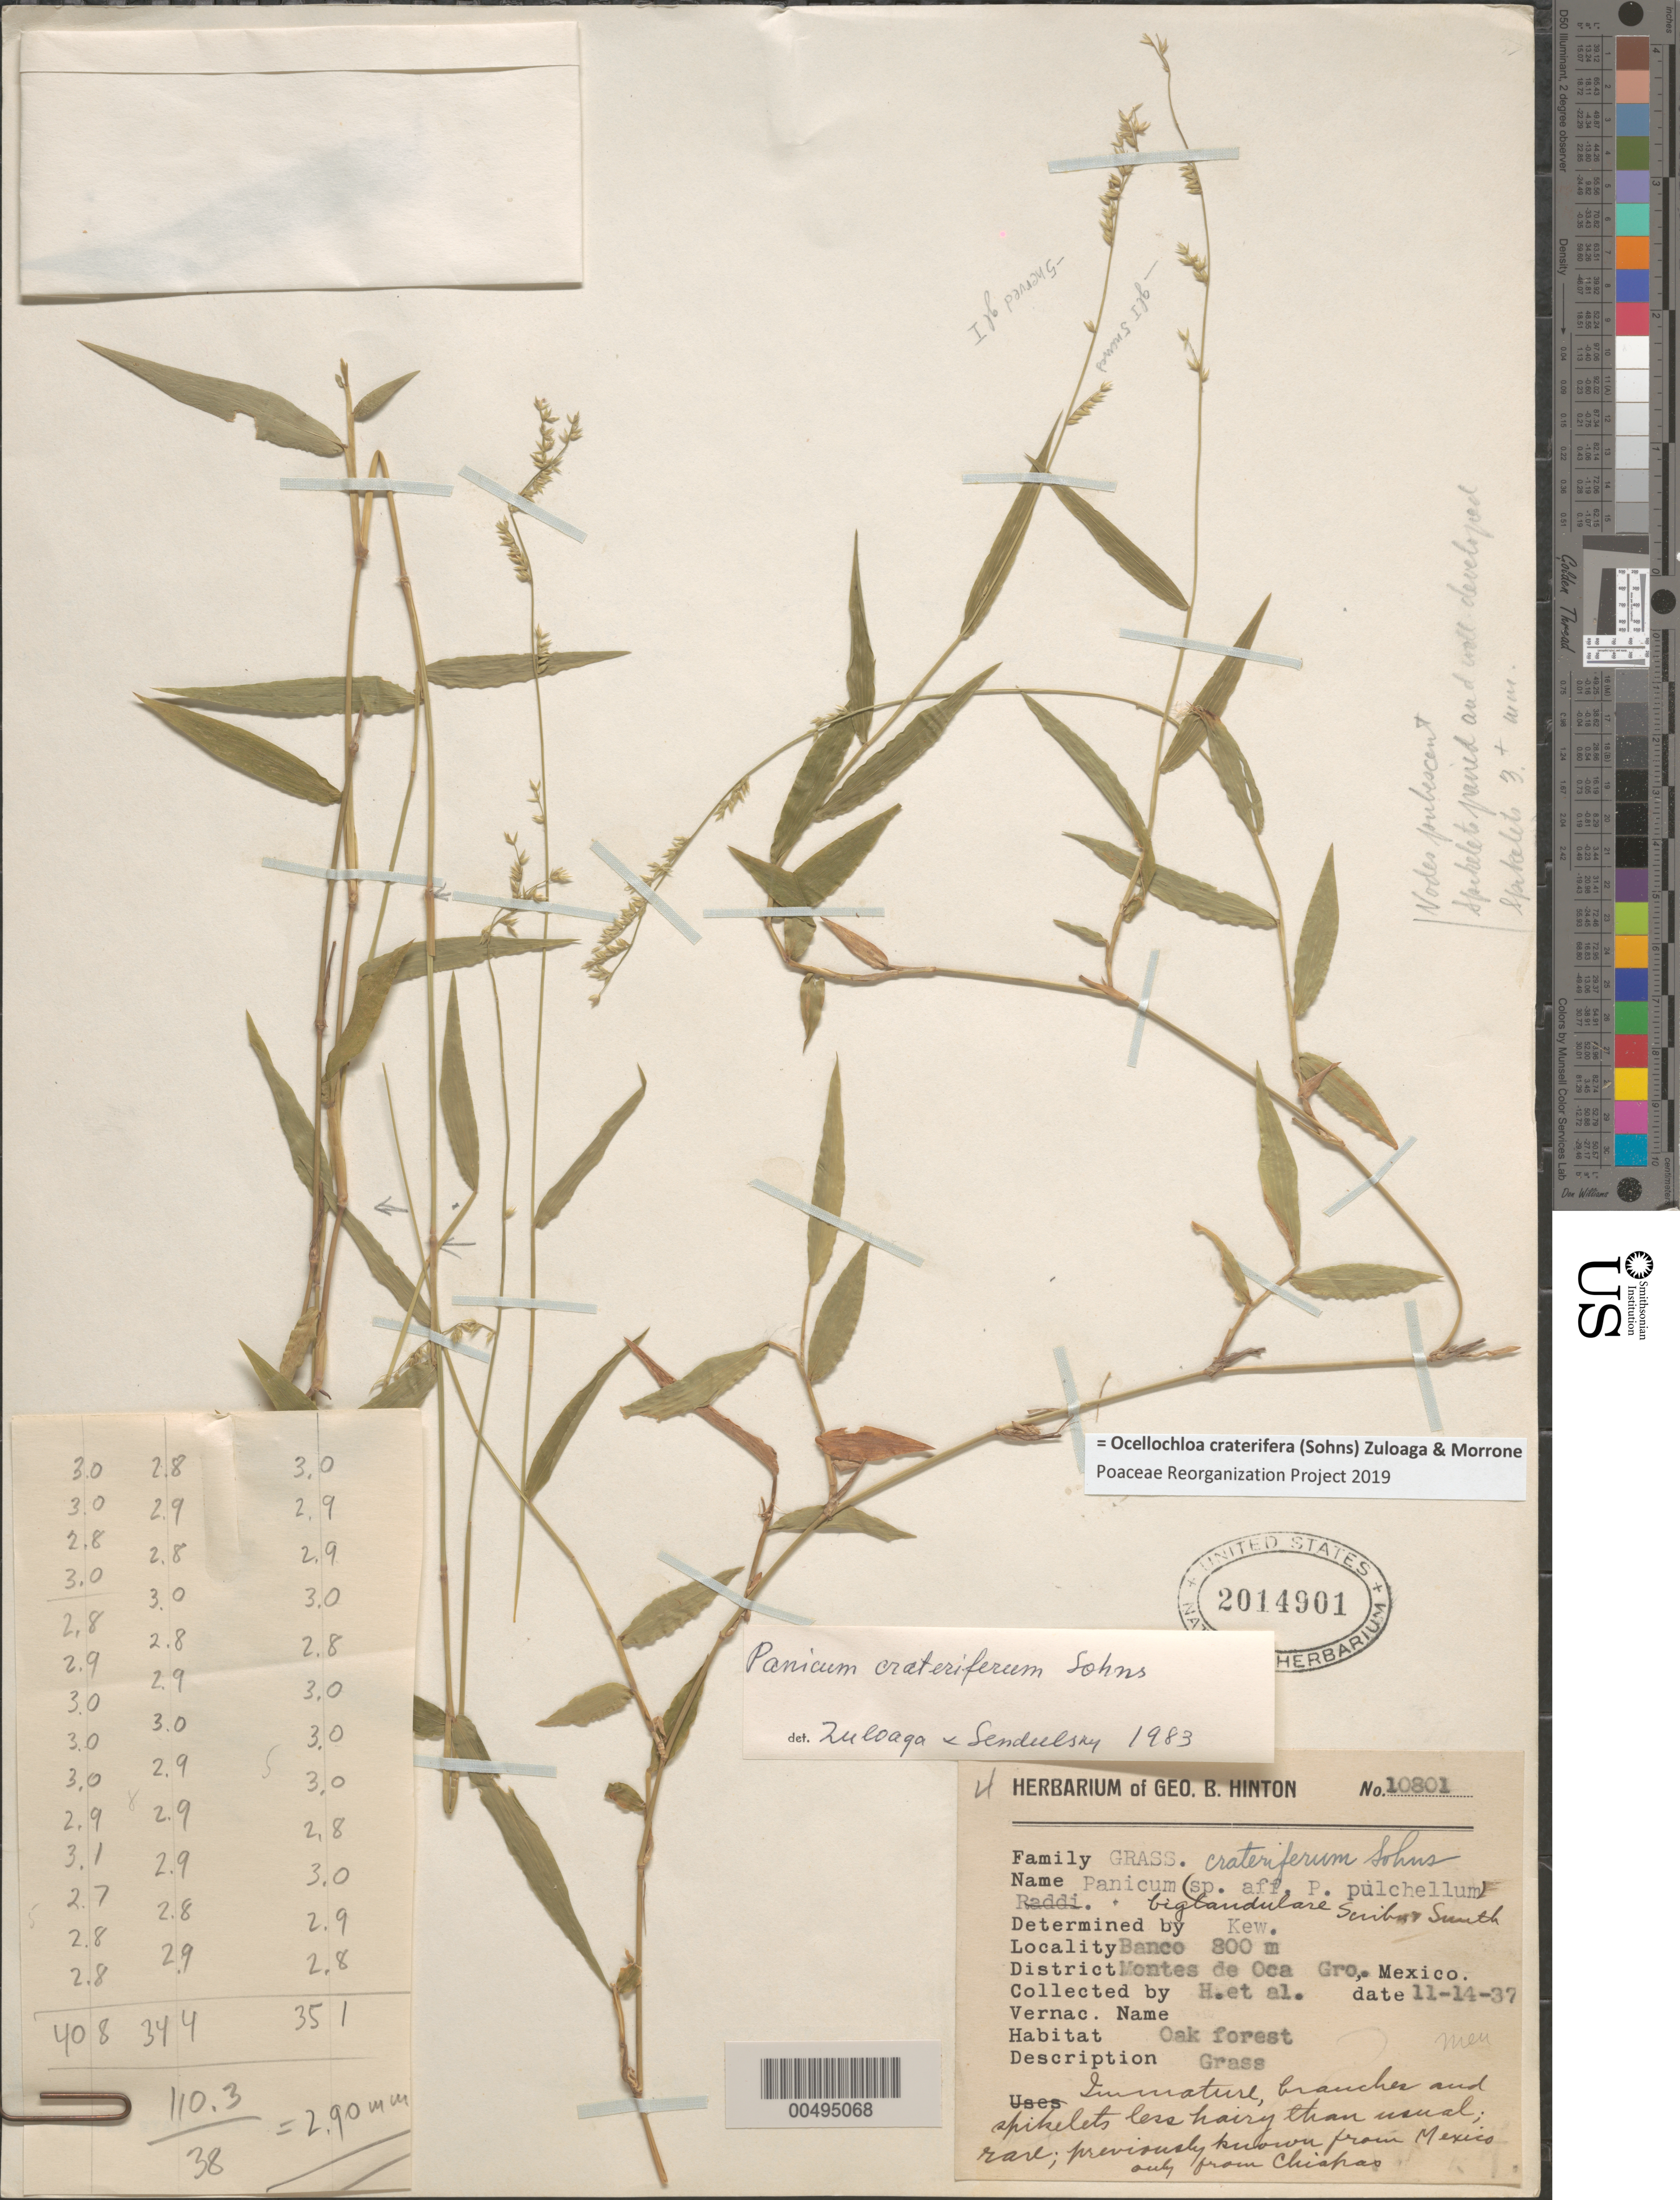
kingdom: Plantae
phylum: Tracheophyta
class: Liliopsida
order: Poales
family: Poaceae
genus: Panicum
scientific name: Panicum crateriferum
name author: Sohns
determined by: Zuloaga, F. O.; Sendulsky, T.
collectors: G. B. Hinton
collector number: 10801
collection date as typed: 14 Nov 1937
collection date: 1937-11-14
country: Mexico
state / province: Guerrero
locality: Banco, Dist: Montes de Oca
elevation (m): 800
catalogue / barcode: US 2014901